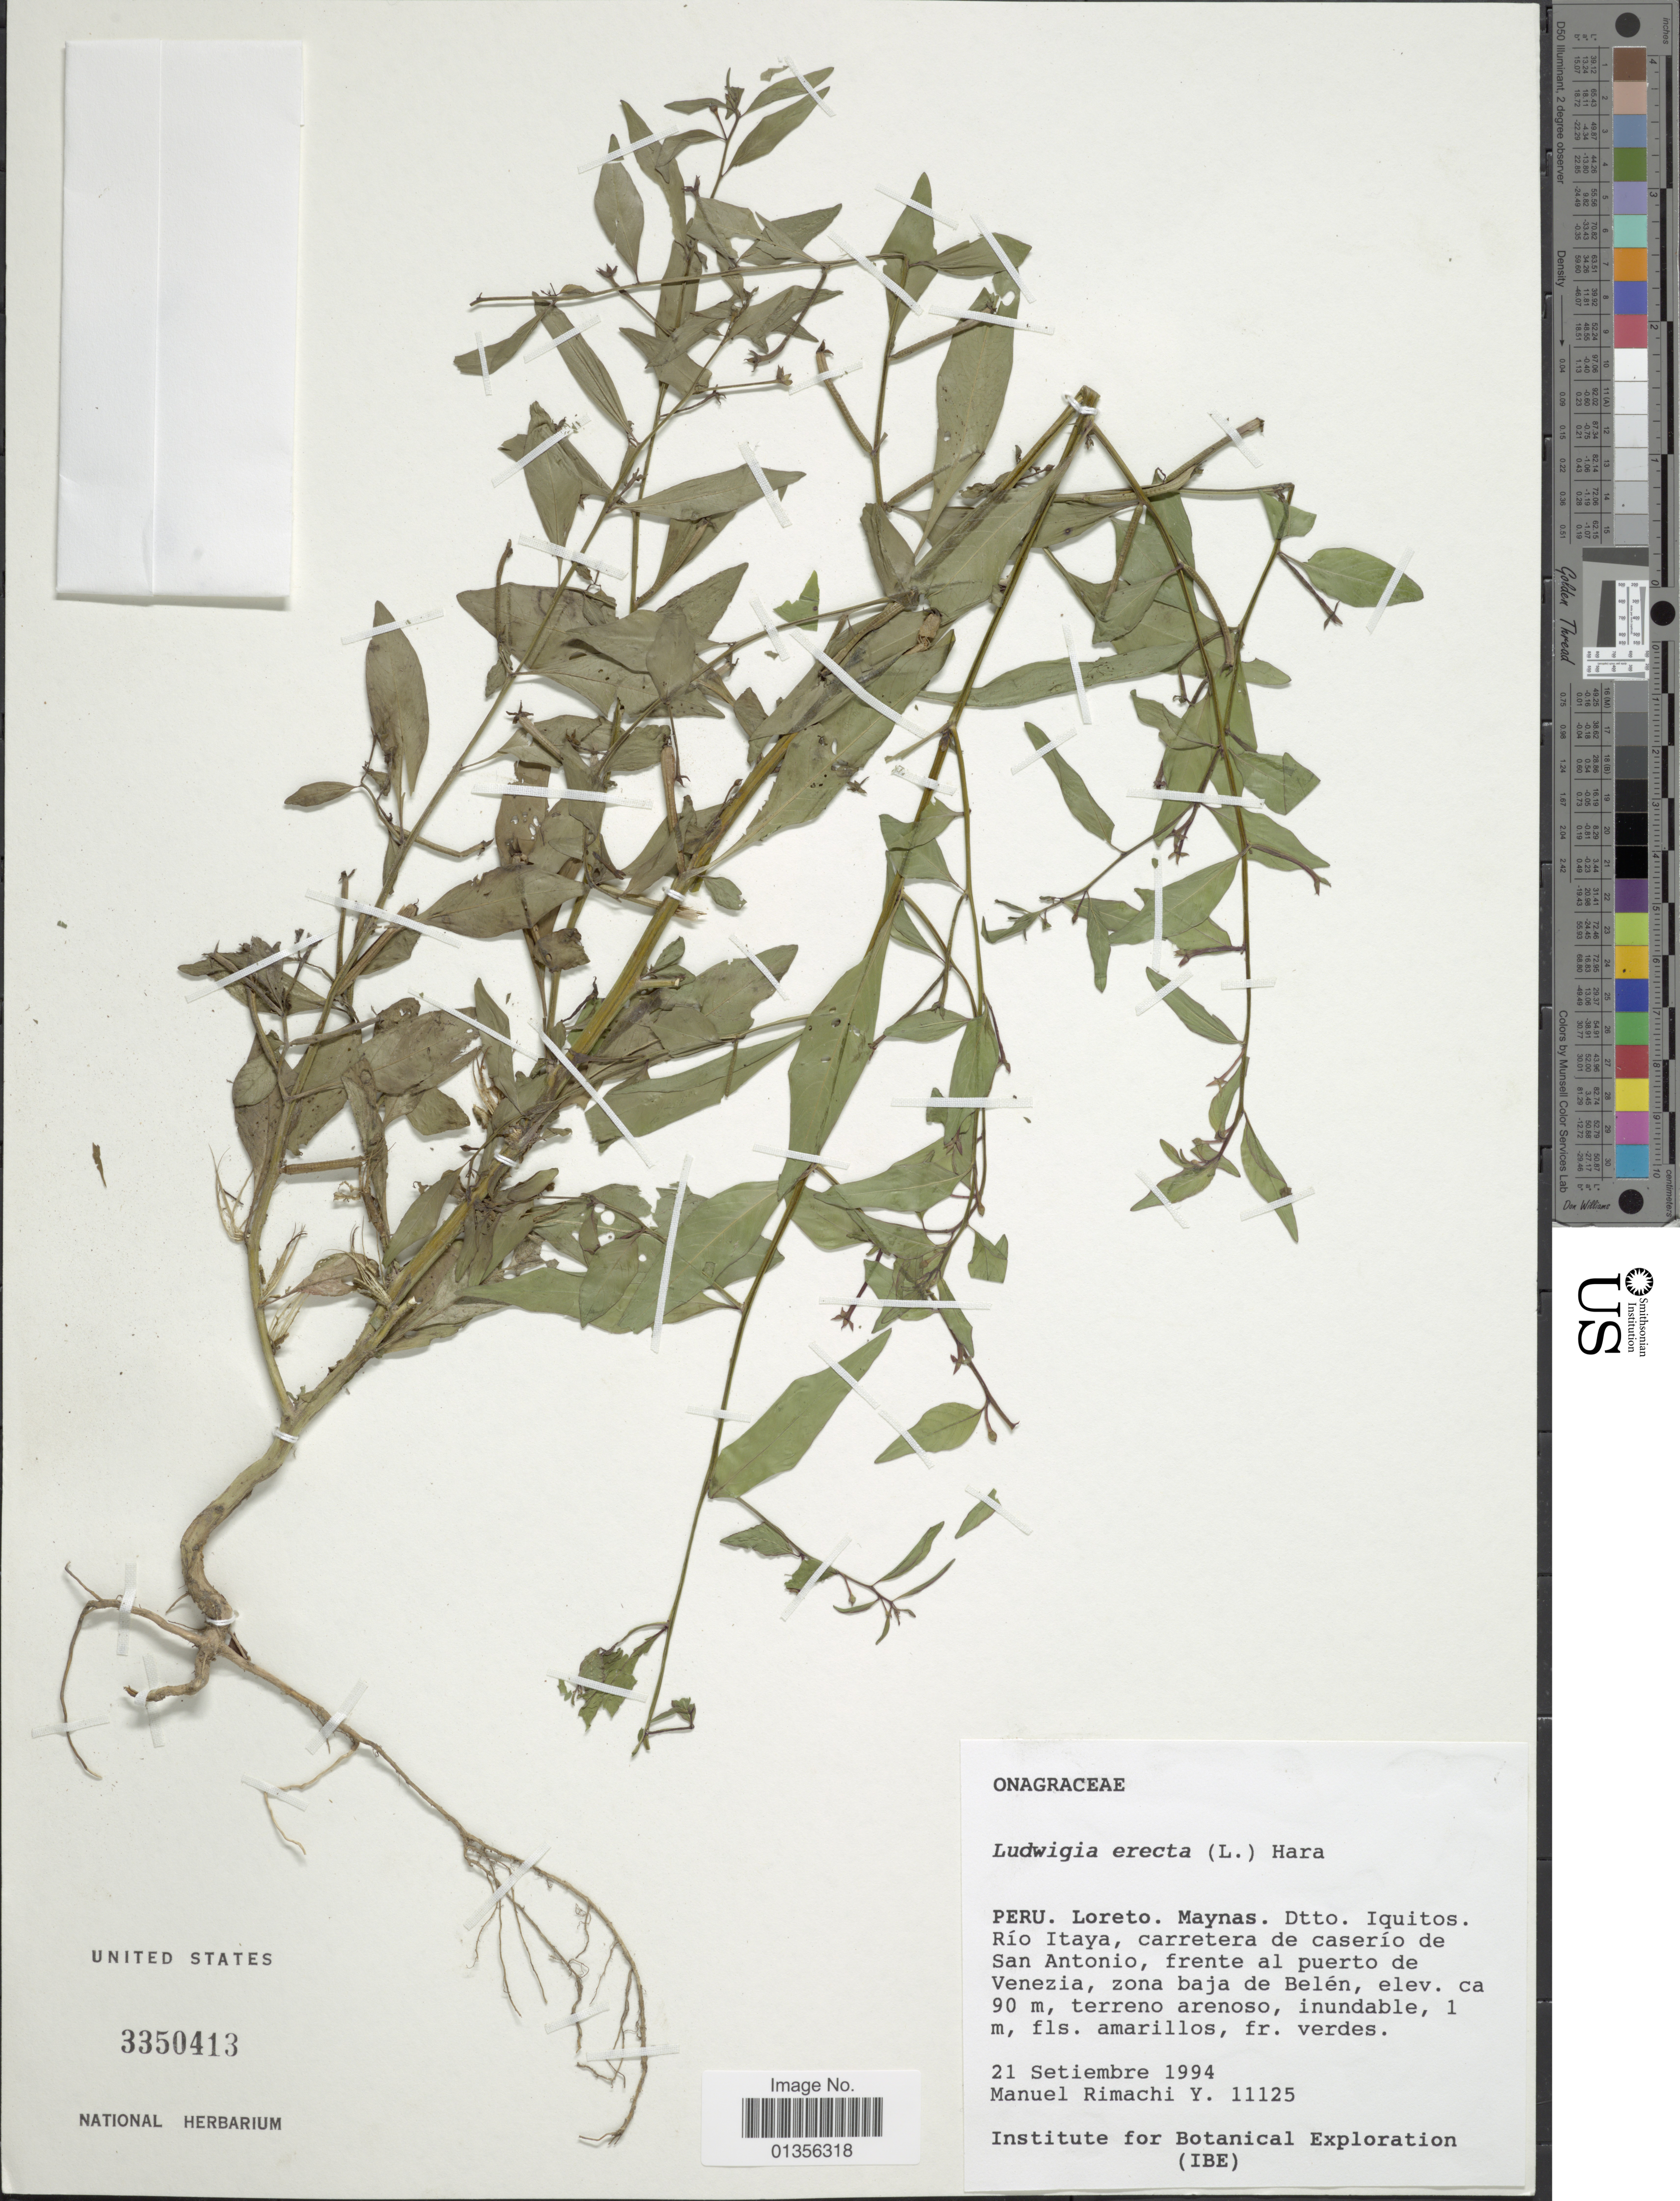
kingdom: Plantae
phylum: Tracheophyta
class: Magnoliopsida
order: Myrtales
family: Onagraceae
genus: Ludwigia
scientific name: Ludwigia erecta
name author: (L.) H. Hara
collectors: M. Rimachi Y.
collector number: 11125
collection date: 1994-09-21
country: Peru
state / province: Loreto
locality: Maynas. Dtto. Iquitos. Río Itaya, carretera de caserío de San Antonio, frente al puerto de Venezia, zona baja de Belén.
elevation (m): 90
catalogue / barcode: US 3350413